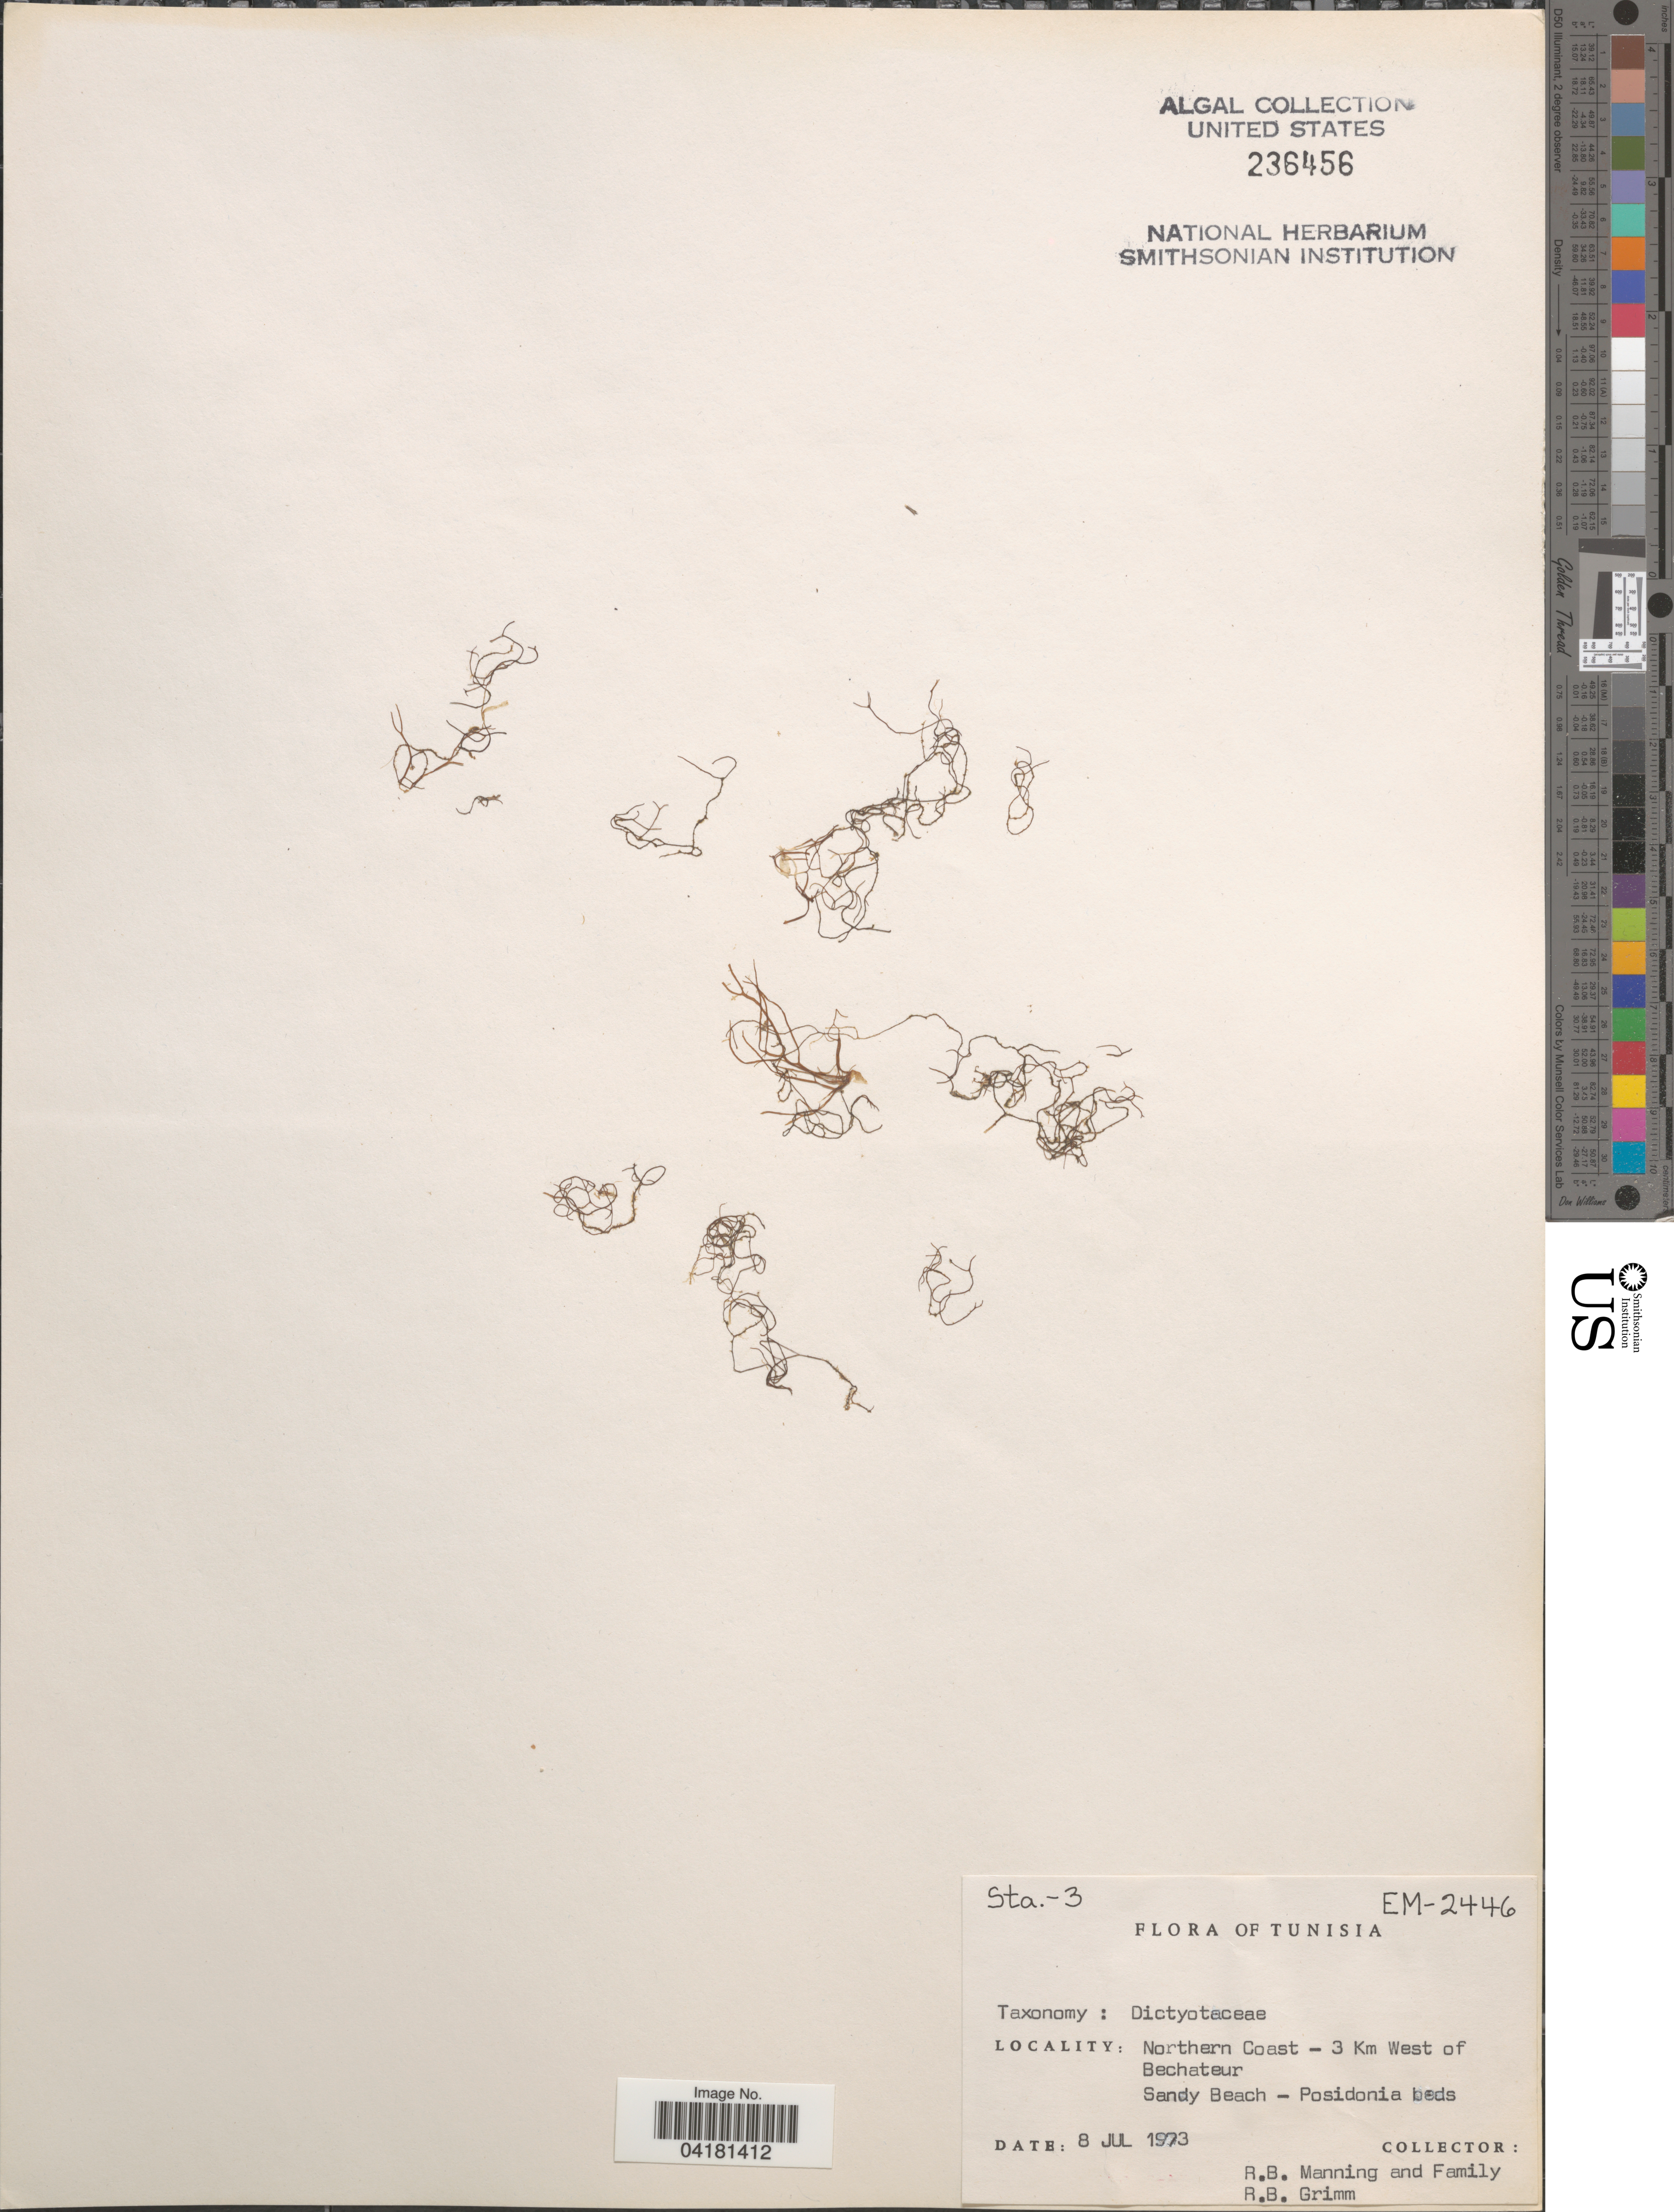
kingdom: Chromista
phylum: Ochrophyta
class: Phaeophyceae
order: Dictyotales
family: Dictyotaceae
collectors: R. Manning, Manning Family & R. Grimm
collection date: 1973-07-08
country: Tunisia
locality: Sta.-3. EM-2446. Northern Coast - 3 Km West of Bechateur. Sandy Beach - Posidonia beds.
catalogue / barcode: US 236456